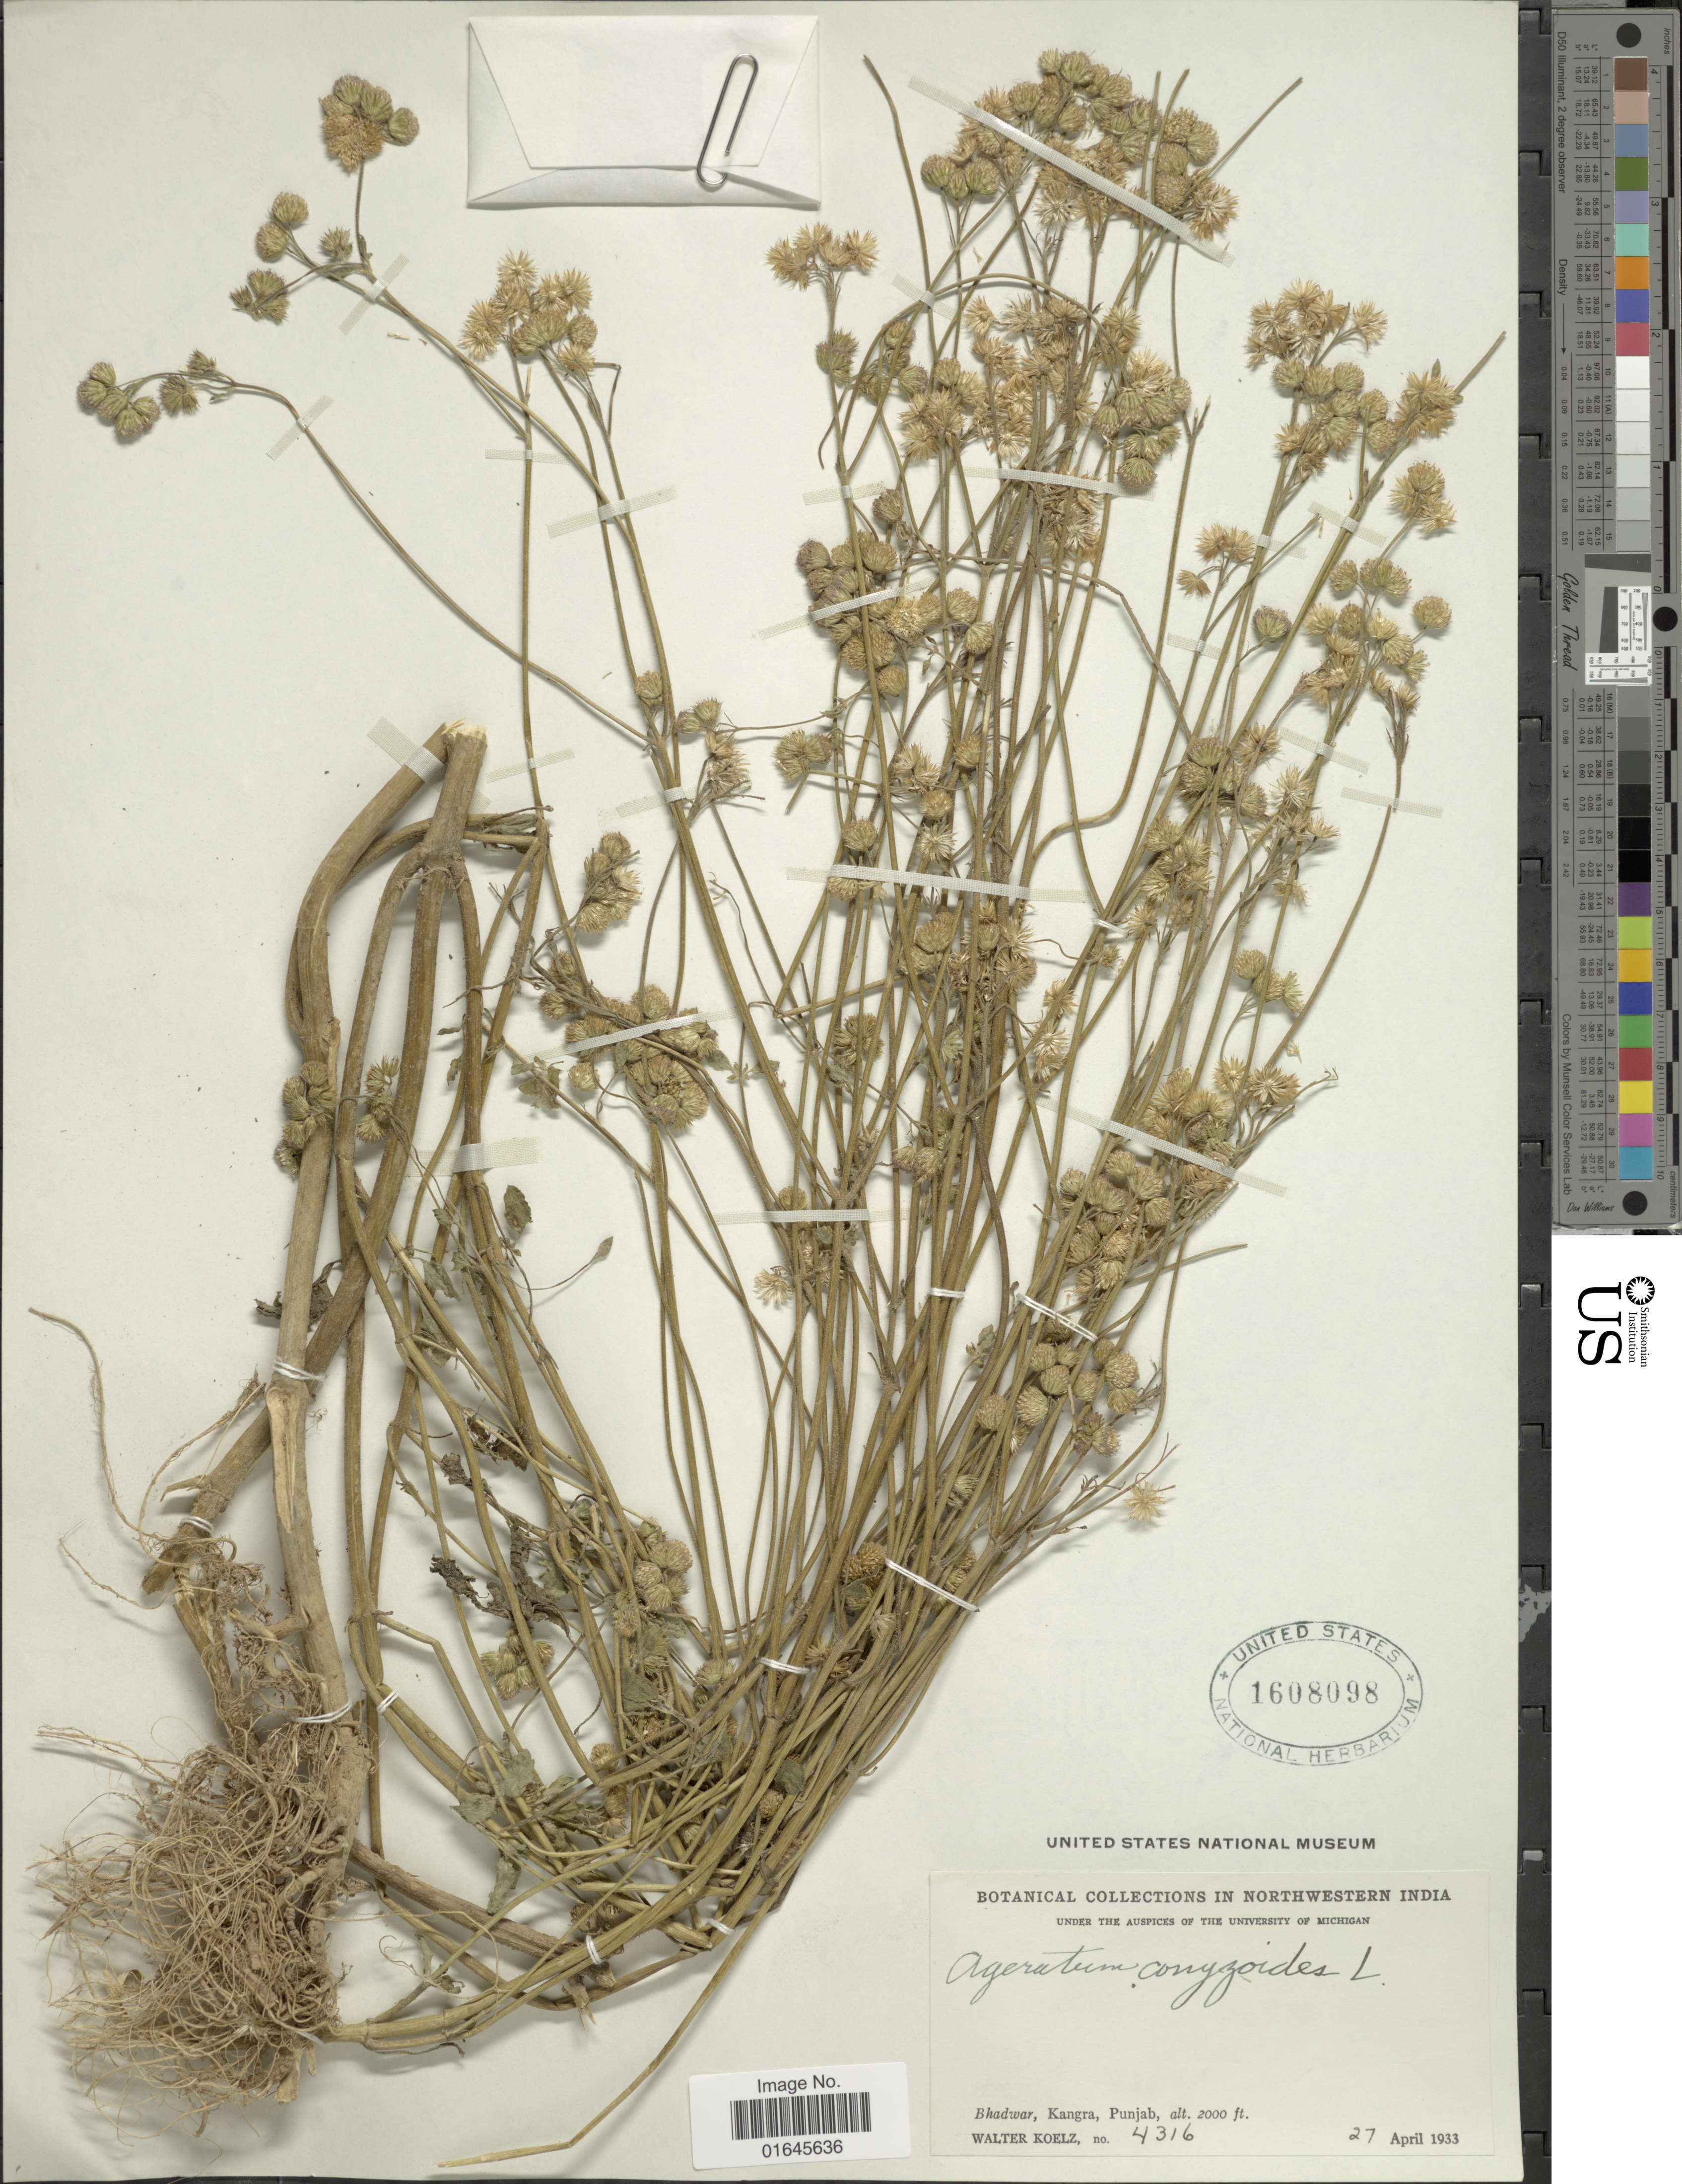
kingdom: Plantae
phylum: Tracheophyta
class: Magnoliopsida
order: Asterales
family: Asteraceae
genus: Ageratum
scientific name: Ageratum houstonianum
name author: Mill.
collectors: W. N. Koelz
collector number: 4316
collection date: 1933-04-27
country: India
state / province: Himachal Pradesh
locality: Northwestern India, Bhadwar, Kangra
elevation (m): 610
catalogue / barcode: US 1608098